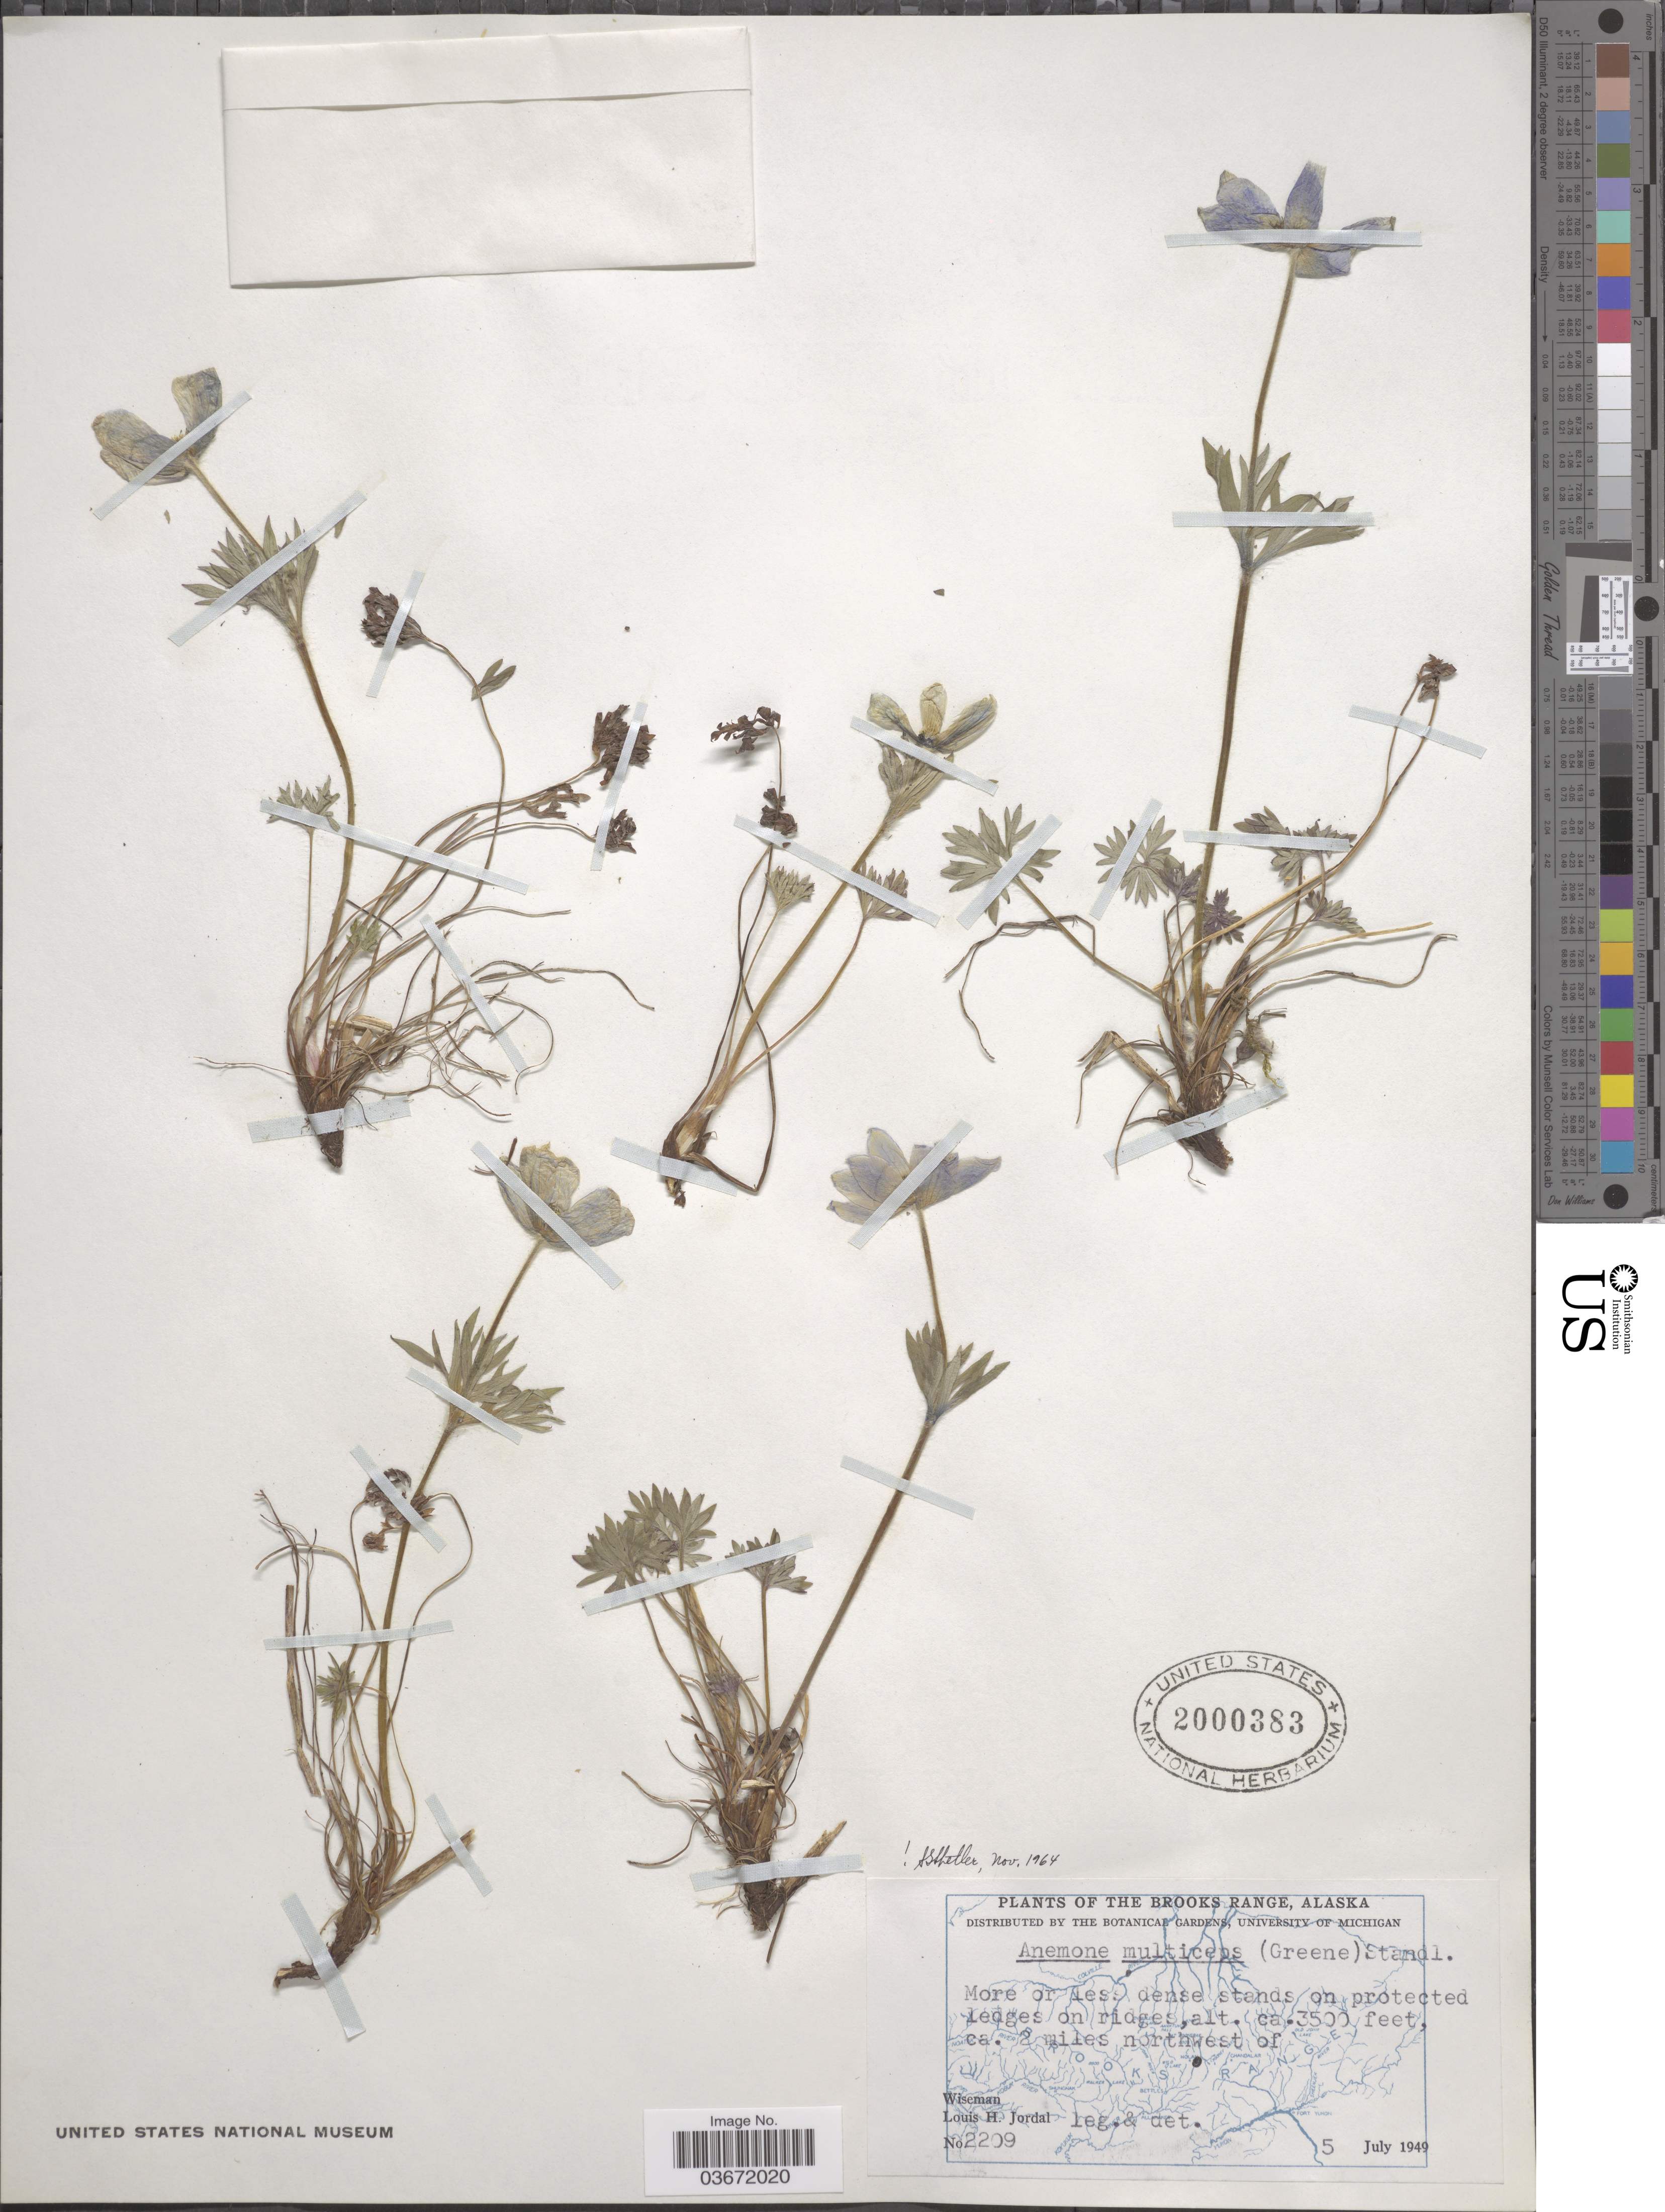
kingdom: Plantae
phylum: Tracheophyta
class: Magnoliopsida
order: Ranunculales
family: Ranunculaceae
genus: Anemone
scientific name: Anemone multiceps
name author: (Greene) Standl.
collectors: L. Jordal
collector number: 2209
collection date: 1949-07-05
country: United States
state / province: Alaska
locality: The Brooks Range. Ca. 2 miles northwest of Wiseman.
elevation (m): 1067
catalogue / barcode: US 2000383